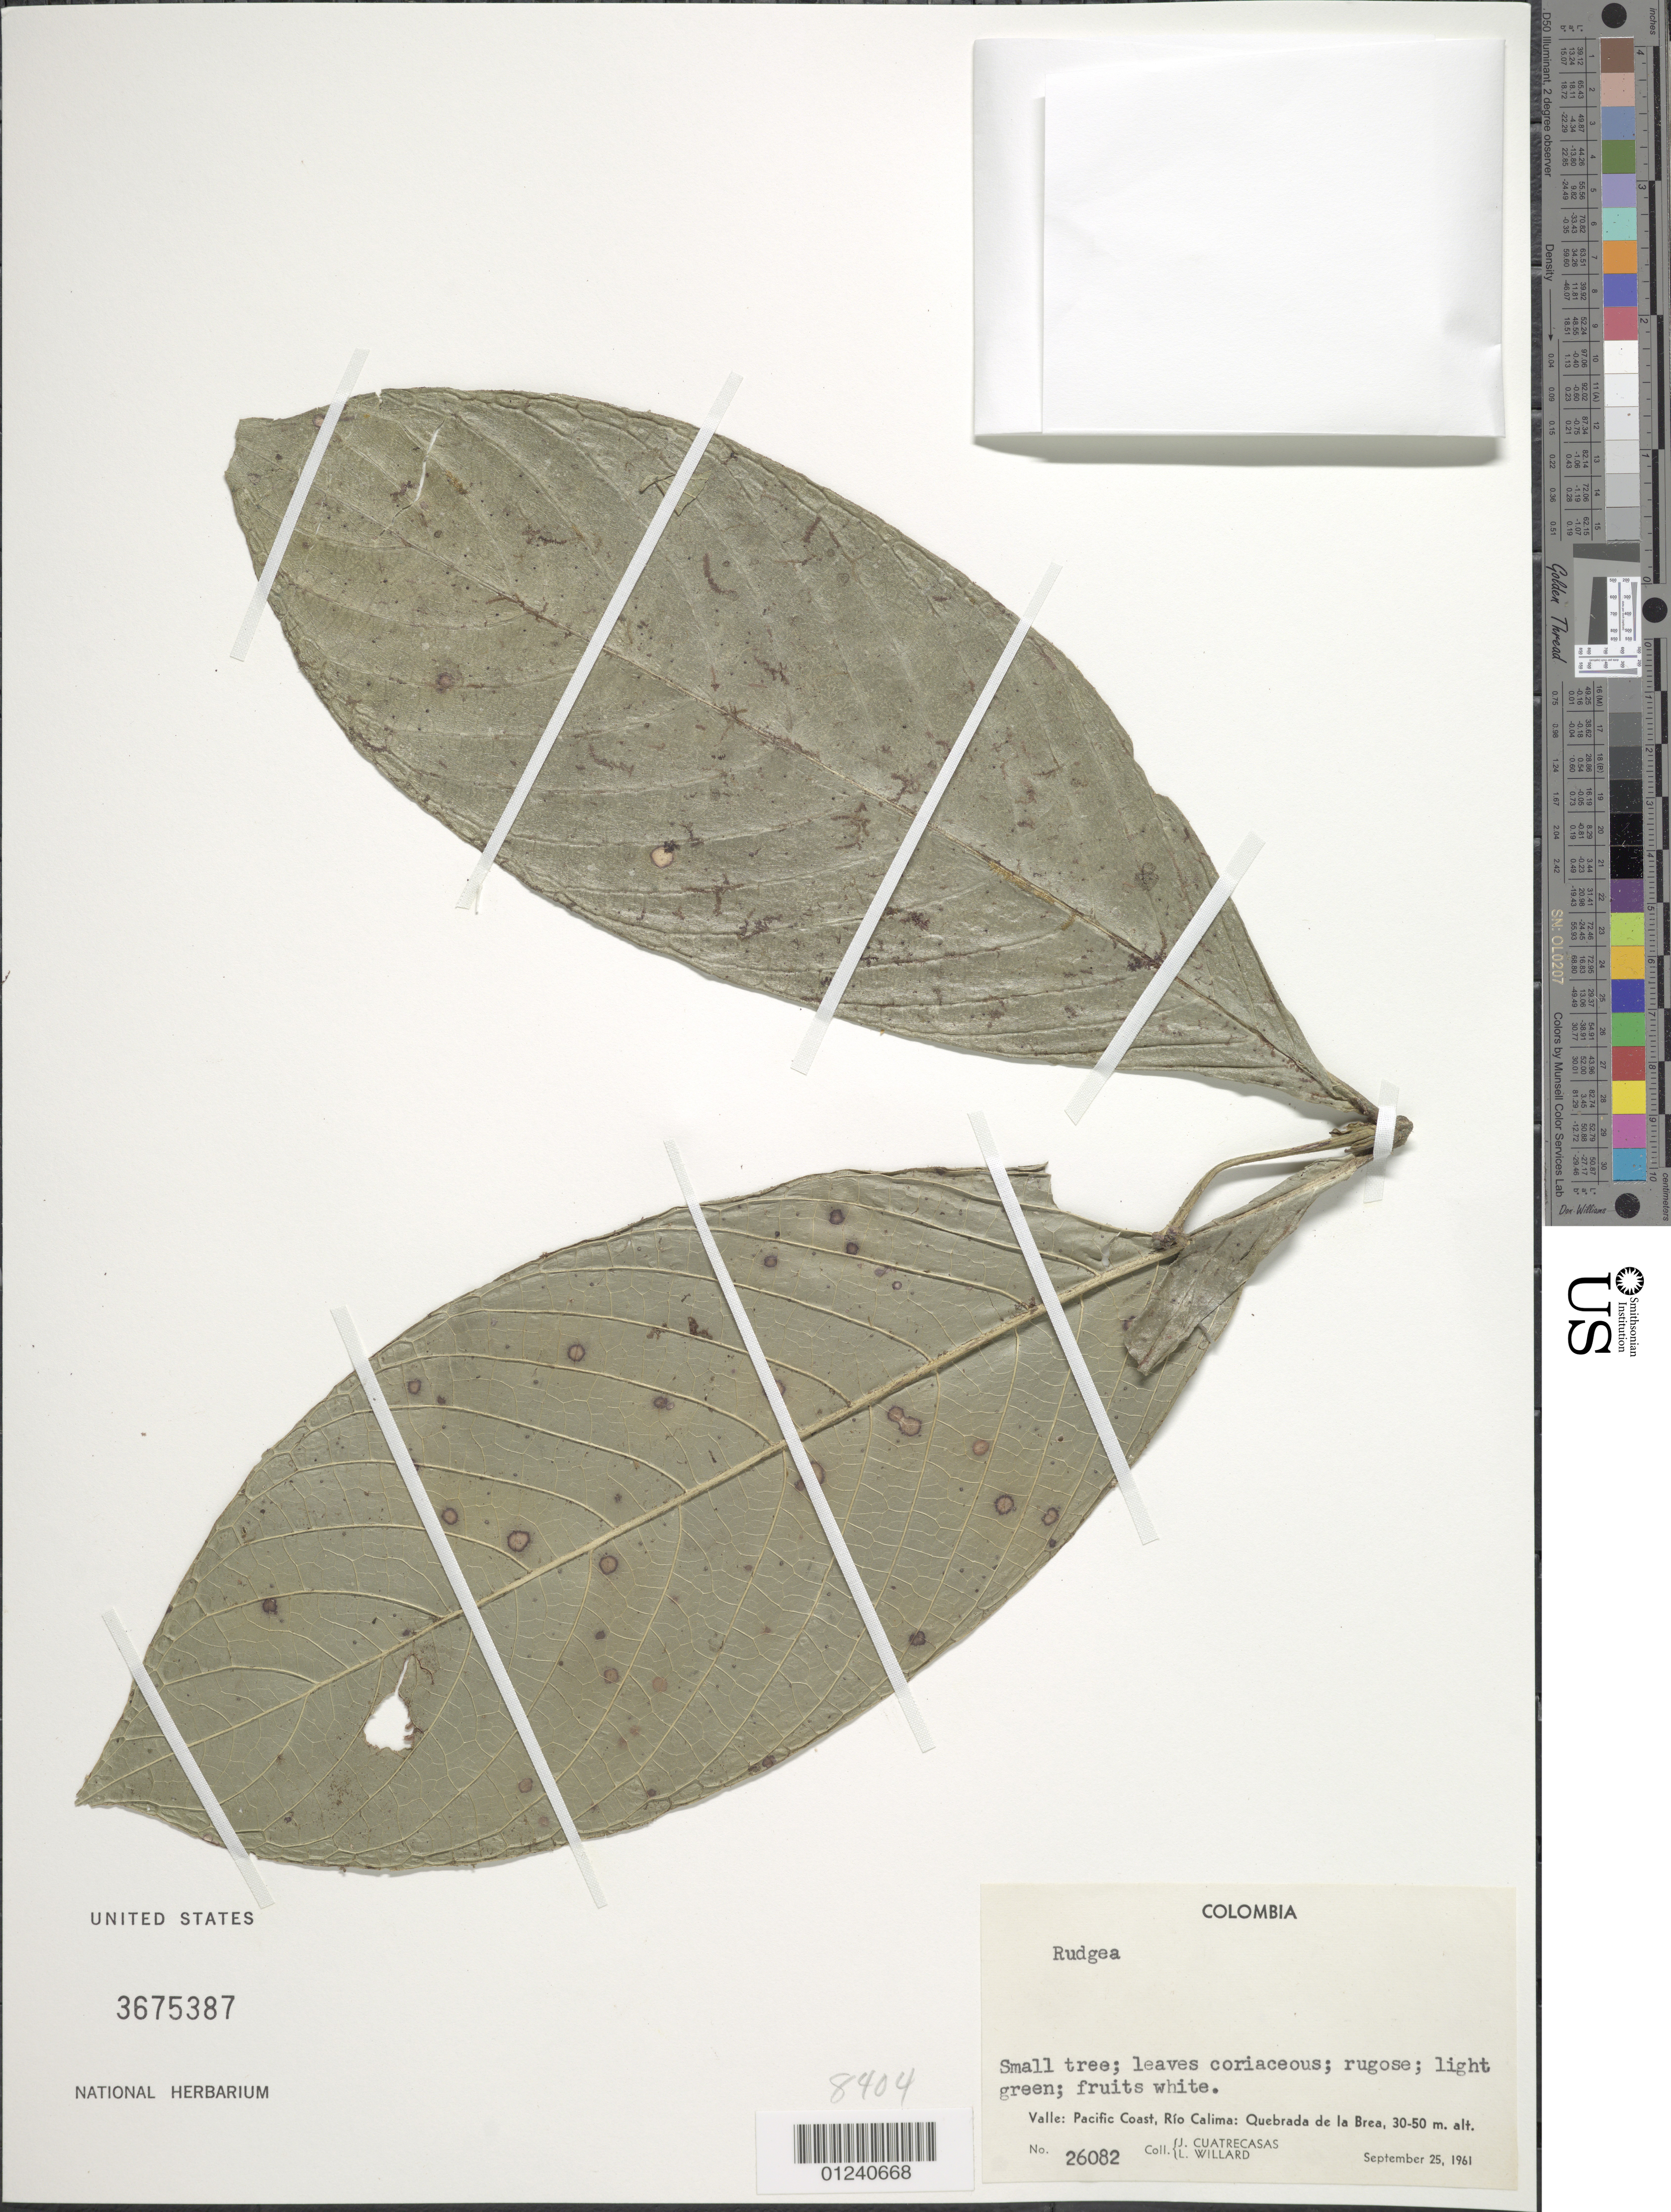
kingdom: Plantae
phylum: Tracheophyta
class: Magnoliopsida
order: Gentianales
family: Rubiaceae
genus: Rudgea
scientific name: Rudgea sp.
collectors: J. Cuatrecasas & L. Willard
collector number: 26082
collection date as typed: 25 Sep 1961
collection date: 1961-09-25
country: Colombia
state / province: Valle del Cauca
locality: Pacific Coast, Rio Calima: Quebrada de la Brea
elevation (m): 30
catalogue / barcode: US 3675387